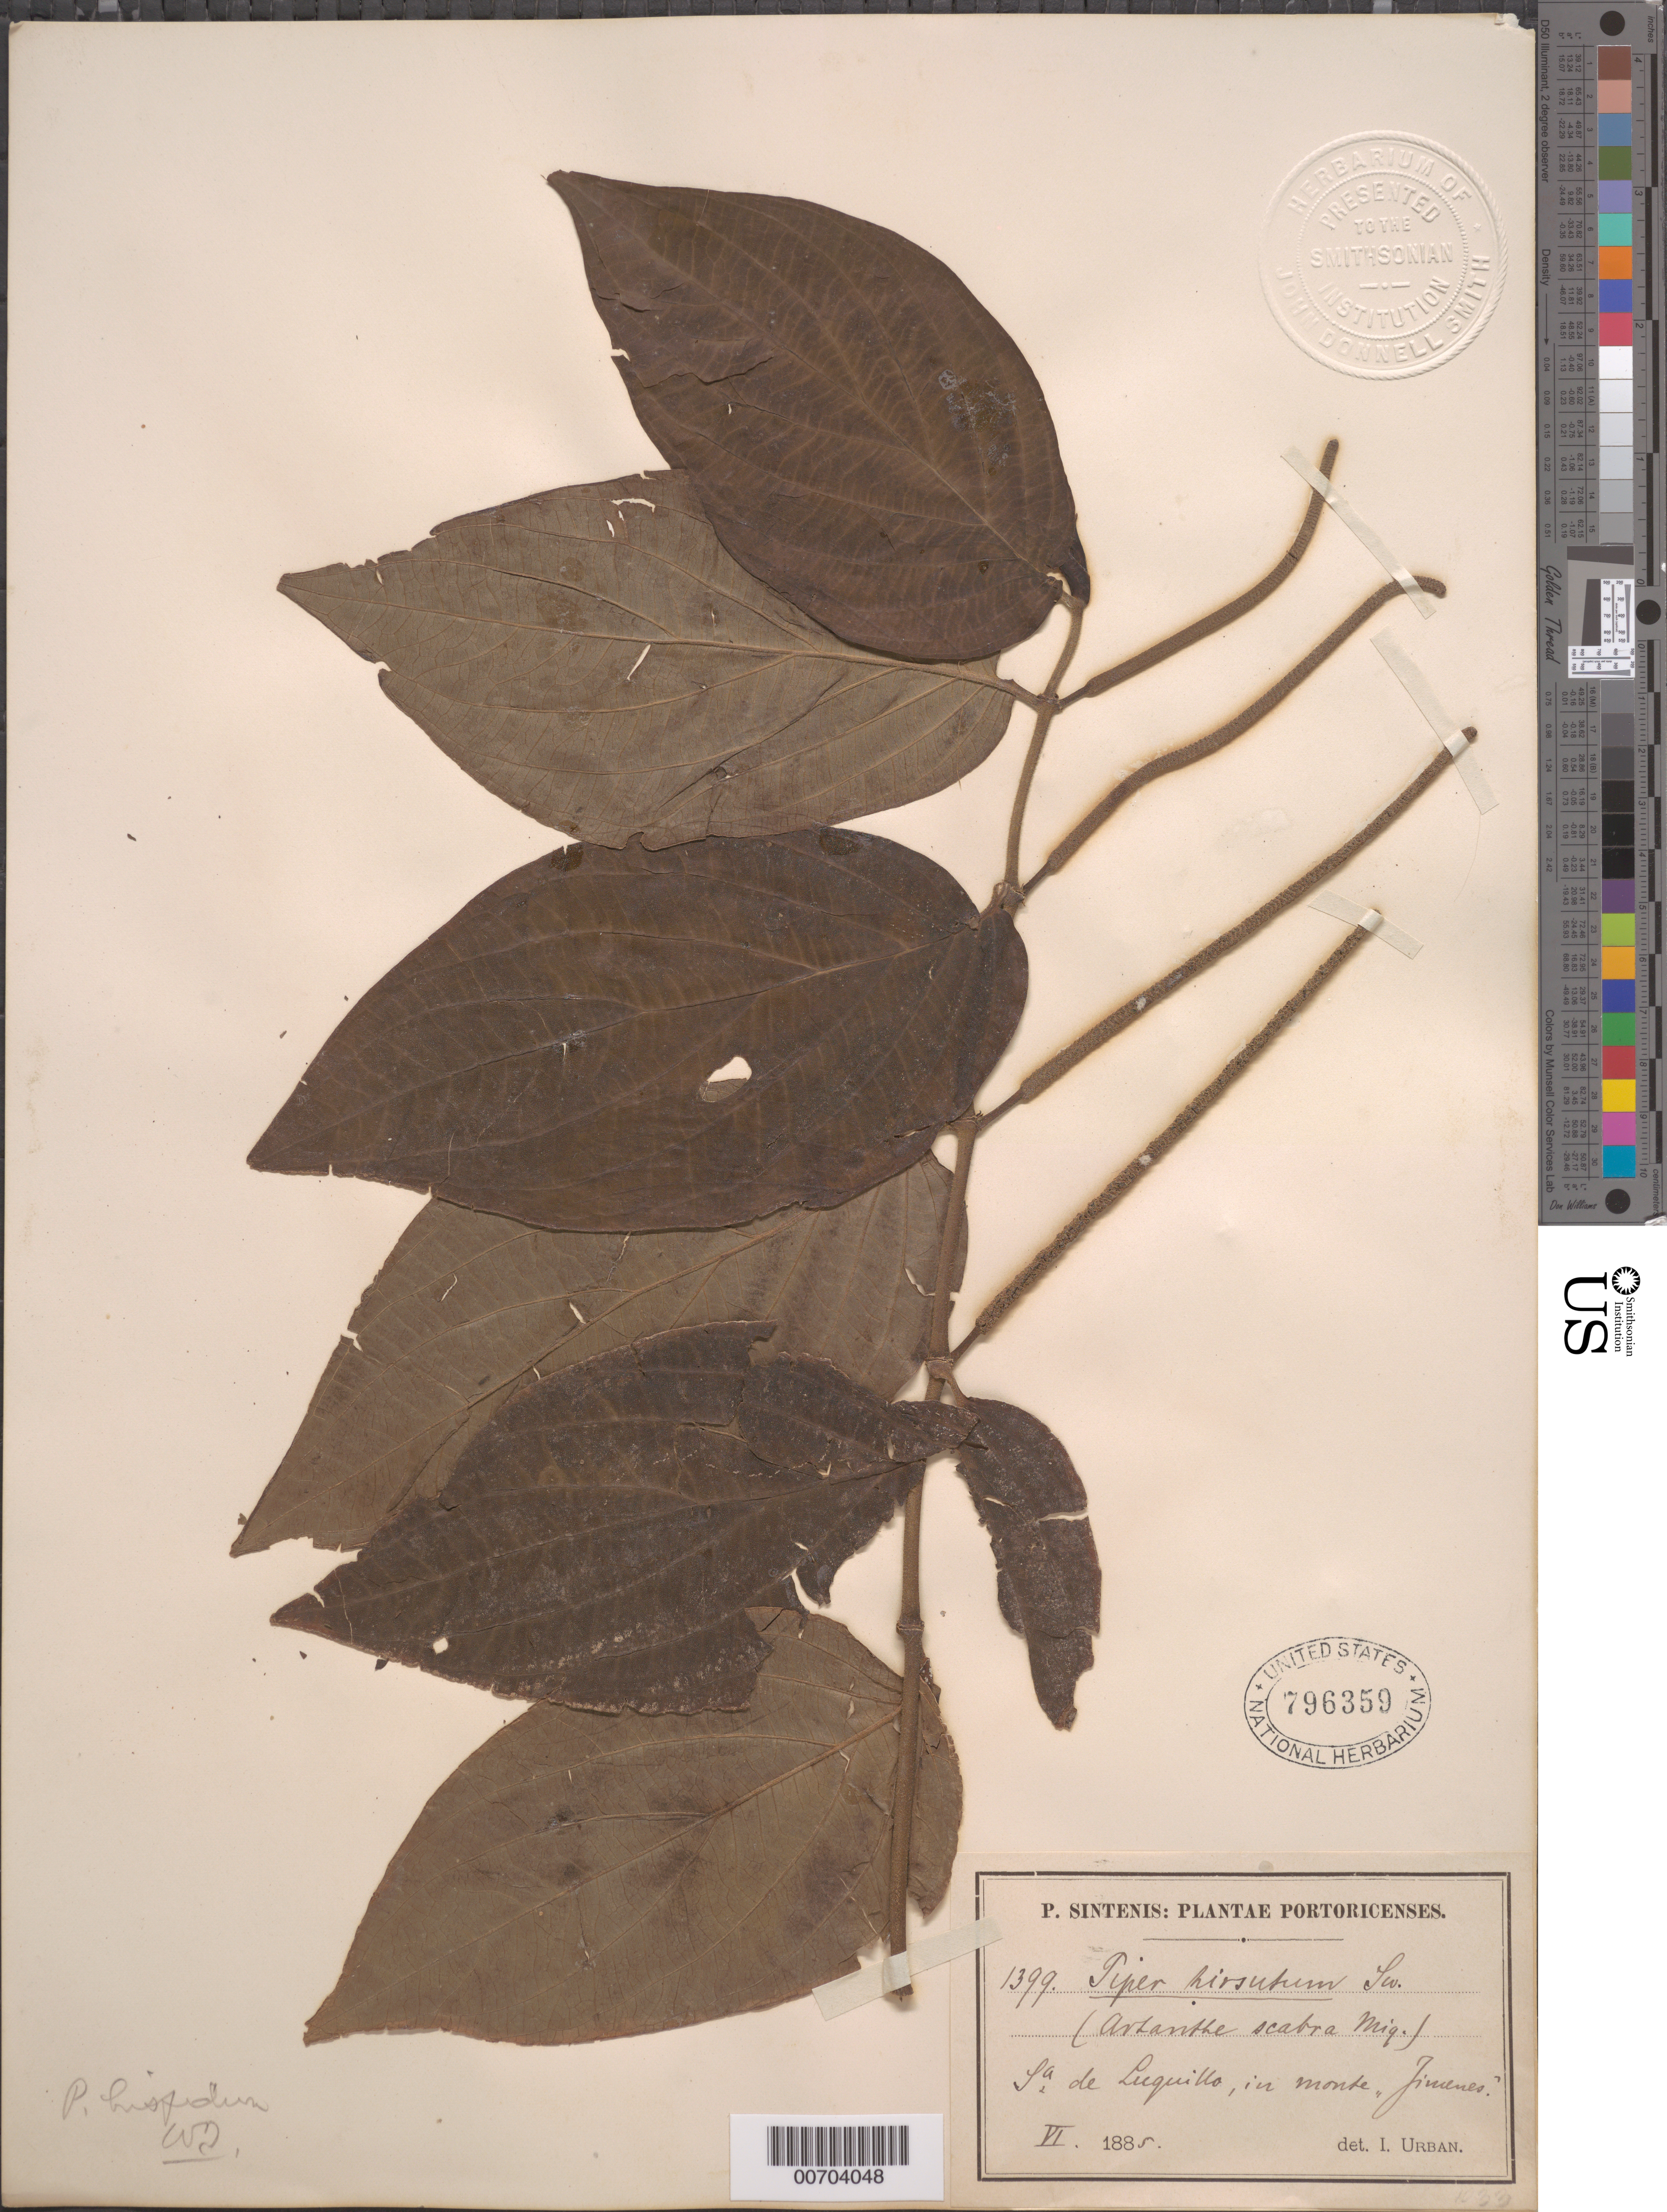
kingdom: Plantae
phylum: Tracheophyta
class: Magnoliopsida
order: Piperales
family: Piperaceae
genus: Piper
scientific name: Piper hispidum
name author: Sw.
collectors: P. Sintenis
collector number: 1399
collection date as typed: Jul 1885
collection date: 1885-07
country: Puerto Rico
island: Greater Antilles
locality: La de Luquillo, in monte Jimenes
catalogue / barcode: US 796359